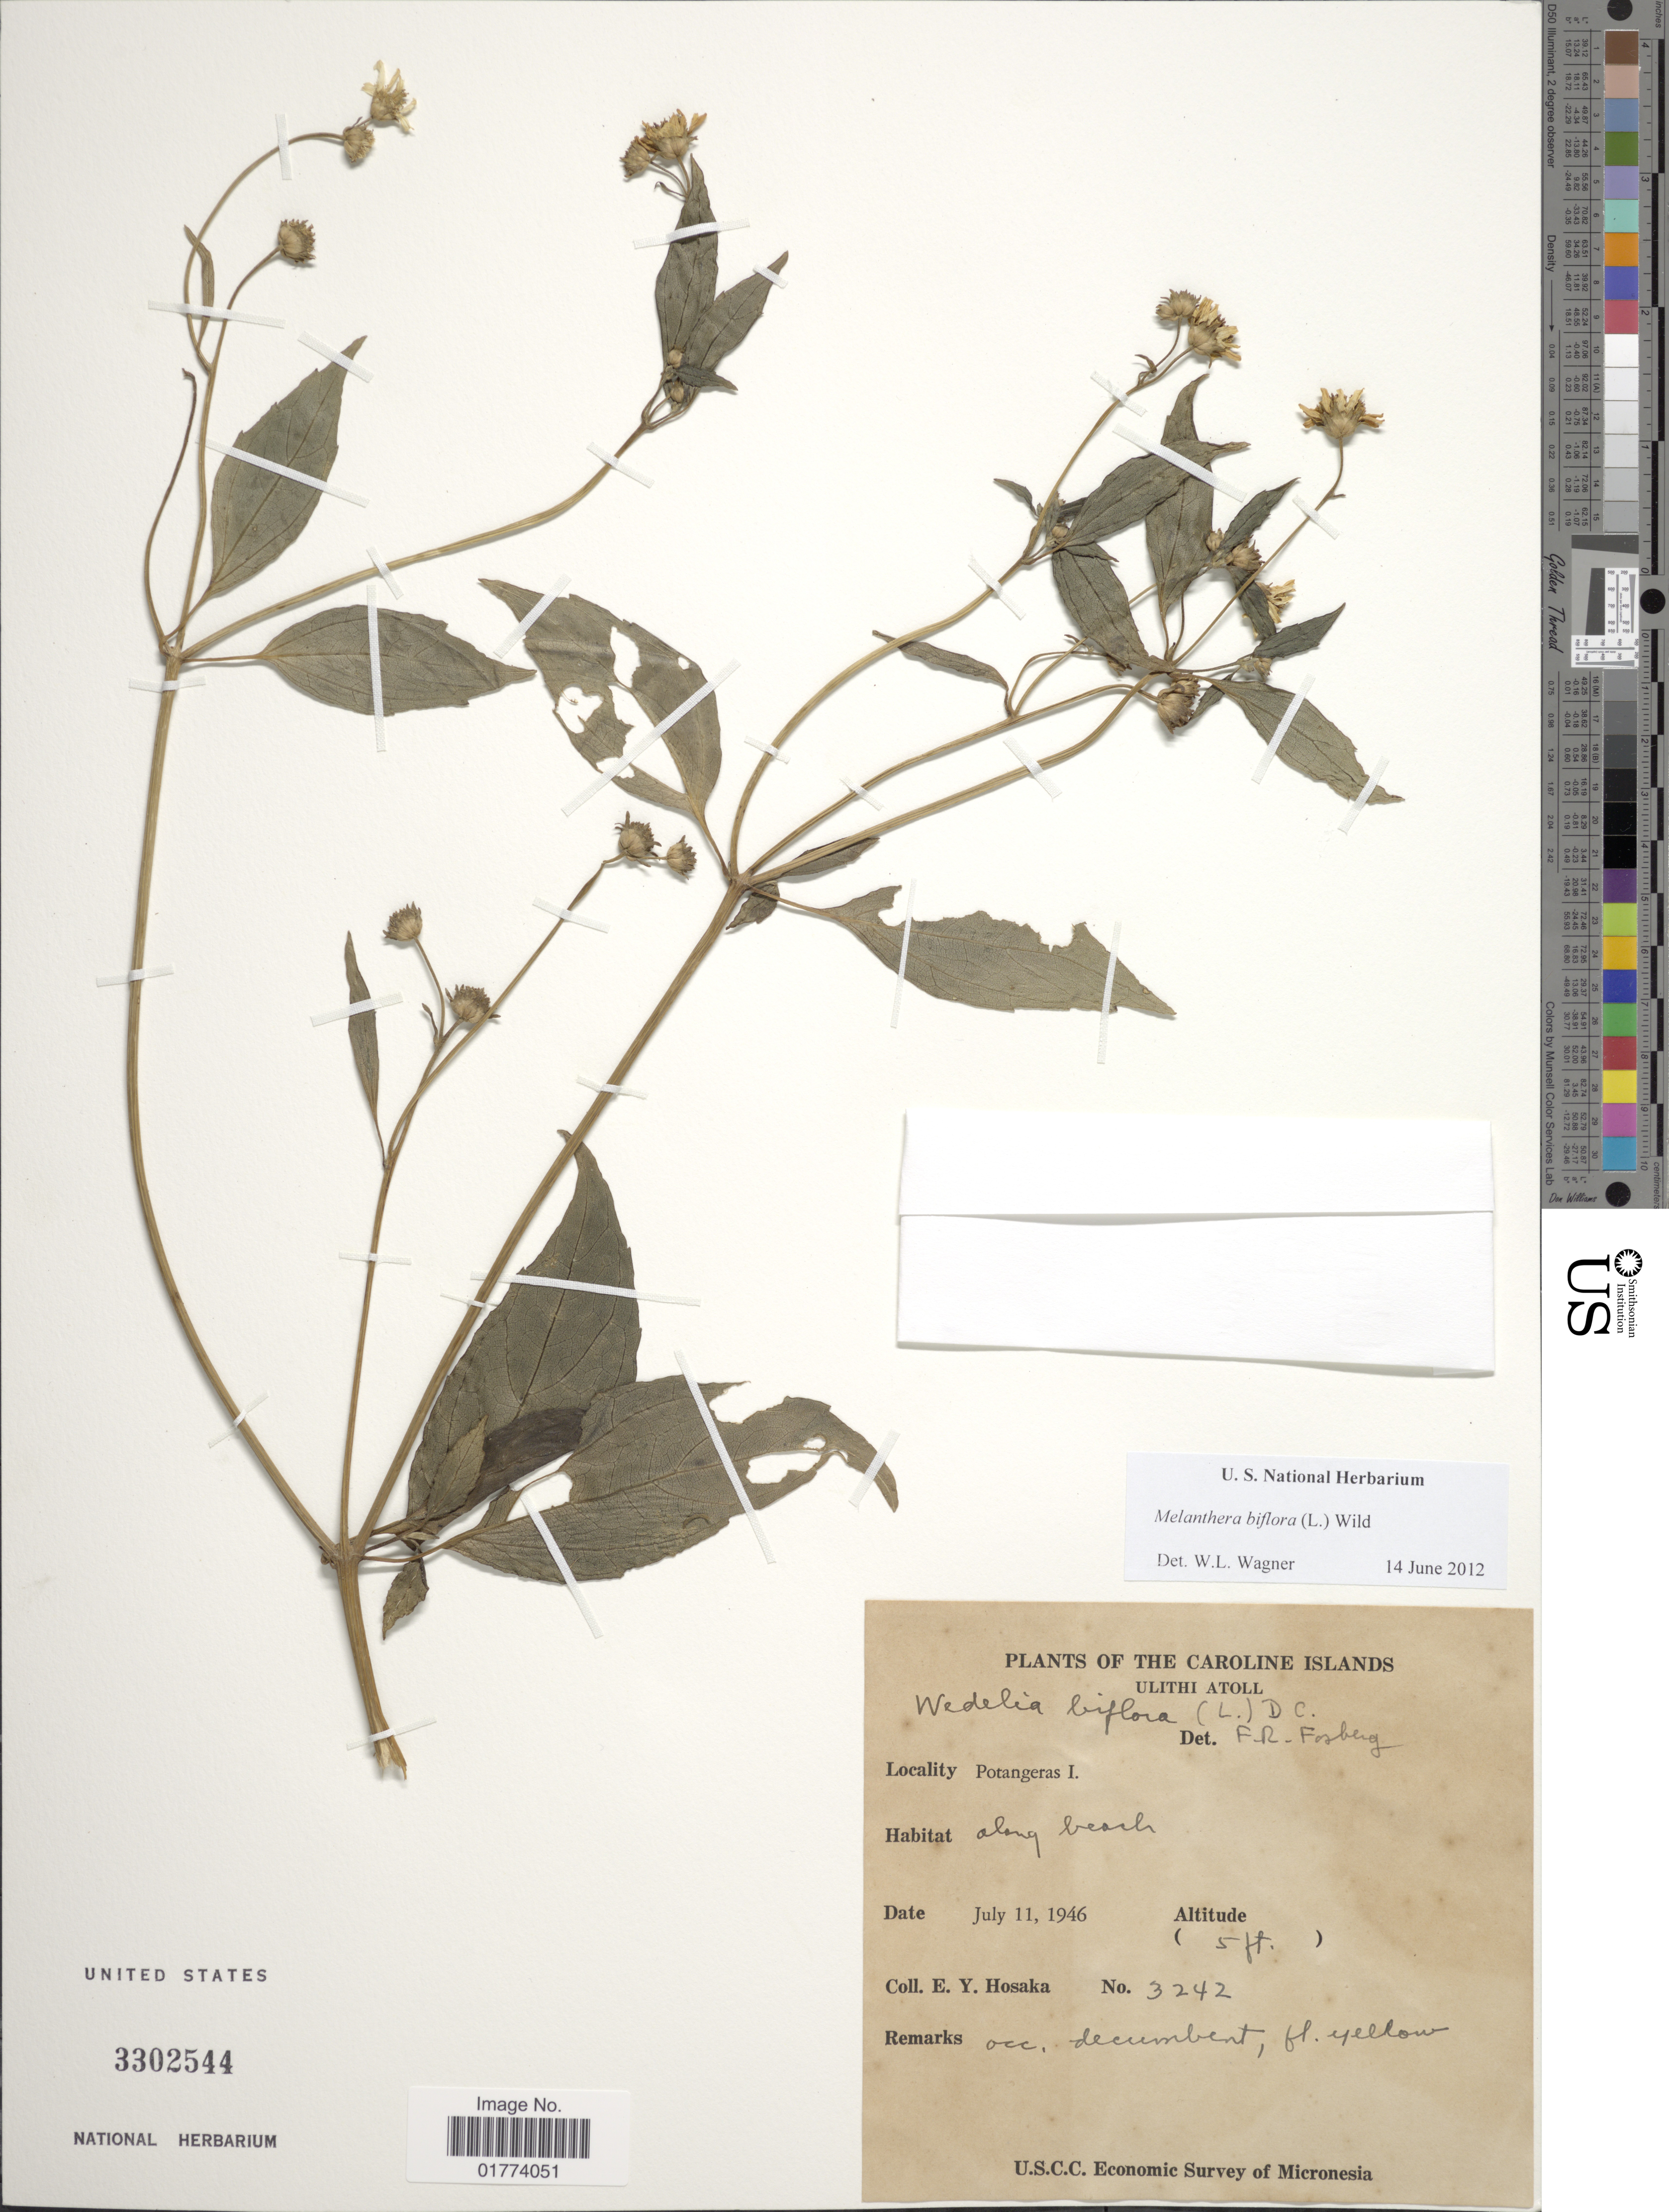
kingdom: Plantae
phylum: Tracheophyta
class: Magnoliopsida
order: Asterales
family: Asteraceae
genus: Wollastonia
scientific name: Wollastonia biflora var. biflora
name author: (L.) DC.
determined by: Wagner, W. L., (BOT), Smithsonian Institution - National Museum of Natural History (UNITED STATES)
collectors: E. Y. Hosaka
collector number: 3242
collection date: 1946-07-11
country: Micronesia, Federated States of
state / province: Yap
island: Ulithi Atoll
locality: Caroline Islands, Ulithi Atoll, Potangeras I.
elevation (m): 2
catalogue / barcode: US 3302544